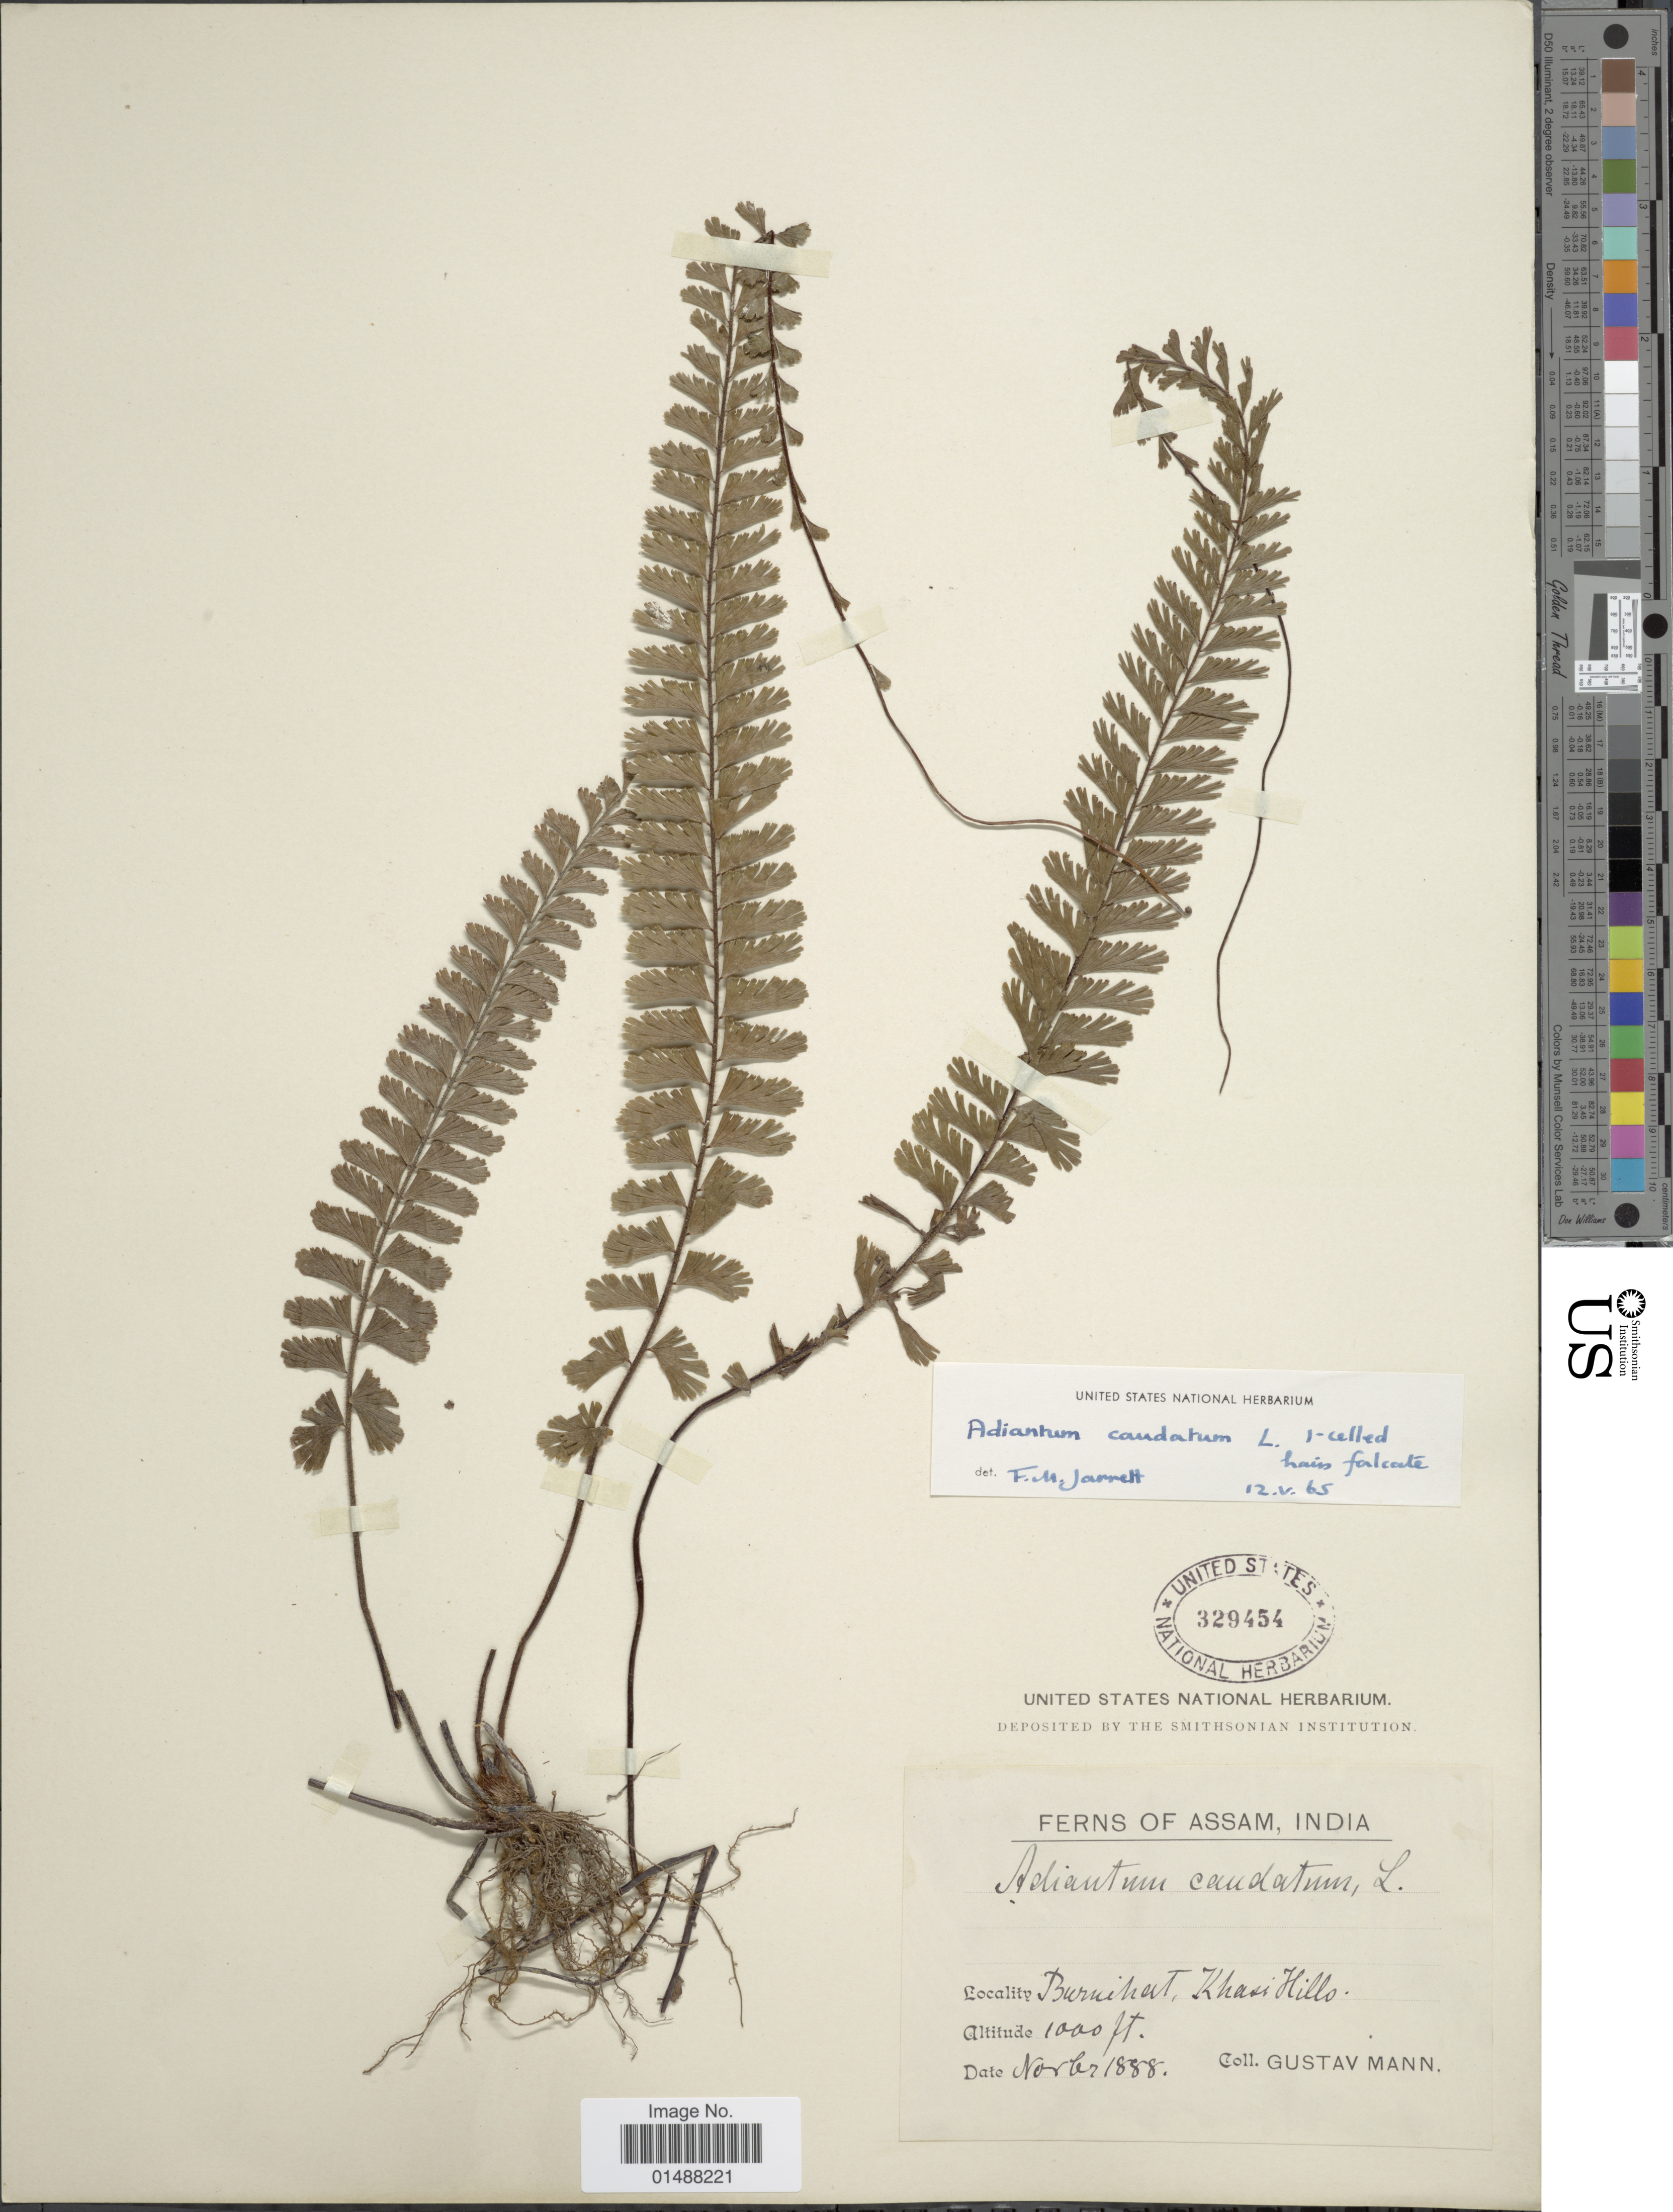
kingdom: Plantae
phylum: Tracheophyta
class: Polypodiopsida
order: Polypodiales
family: Pteridaceae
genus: Adiantum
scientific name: Adiantum caudatum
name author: L.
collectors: G. Mann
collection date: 1888-11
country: India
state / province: Meghalaya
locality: Burnihat, Khasi Hills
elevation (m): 305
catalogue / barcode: US 329454